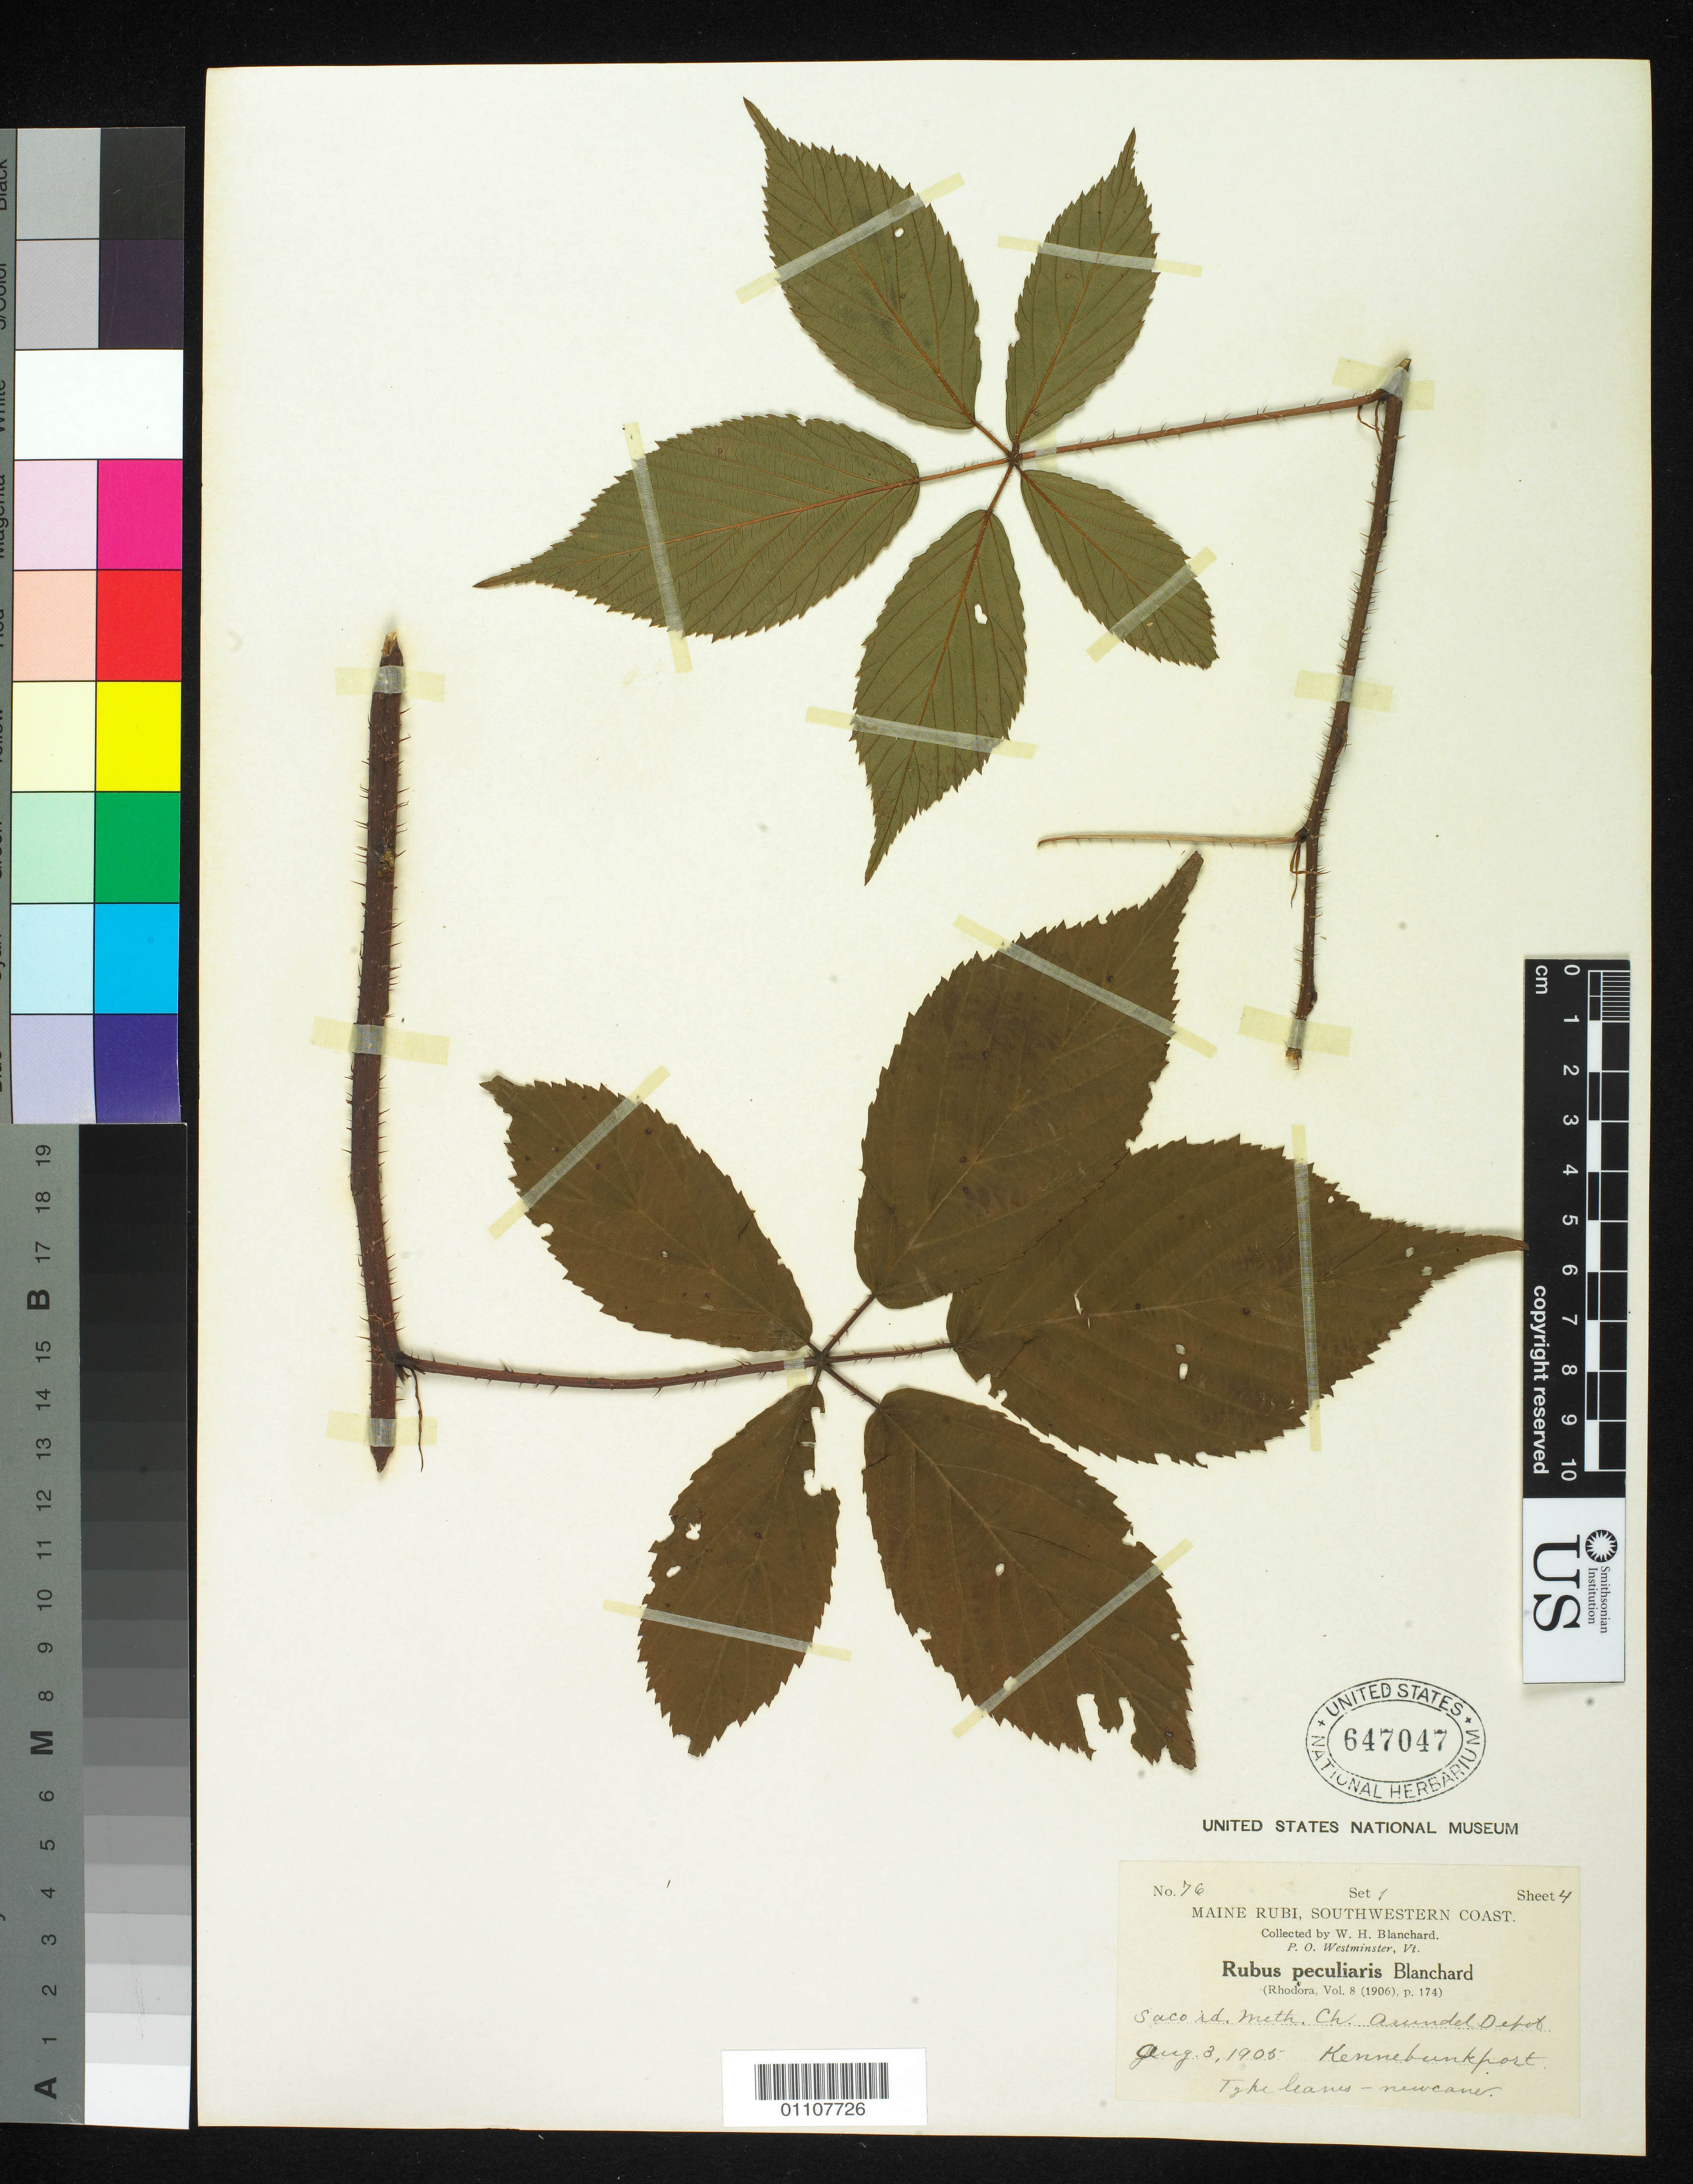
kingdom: Plantae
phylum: Tracheophyta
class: Magnoliopsida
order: Rosales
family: Rosaceae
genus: Rubus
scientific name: Rubus peculiaris Blanch., nom. illeg.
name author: Blanch.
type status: Syntype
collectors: W. H. Blanchard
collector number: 76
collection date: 1905-08-03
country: United States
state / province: Maine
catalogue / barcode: US 647047